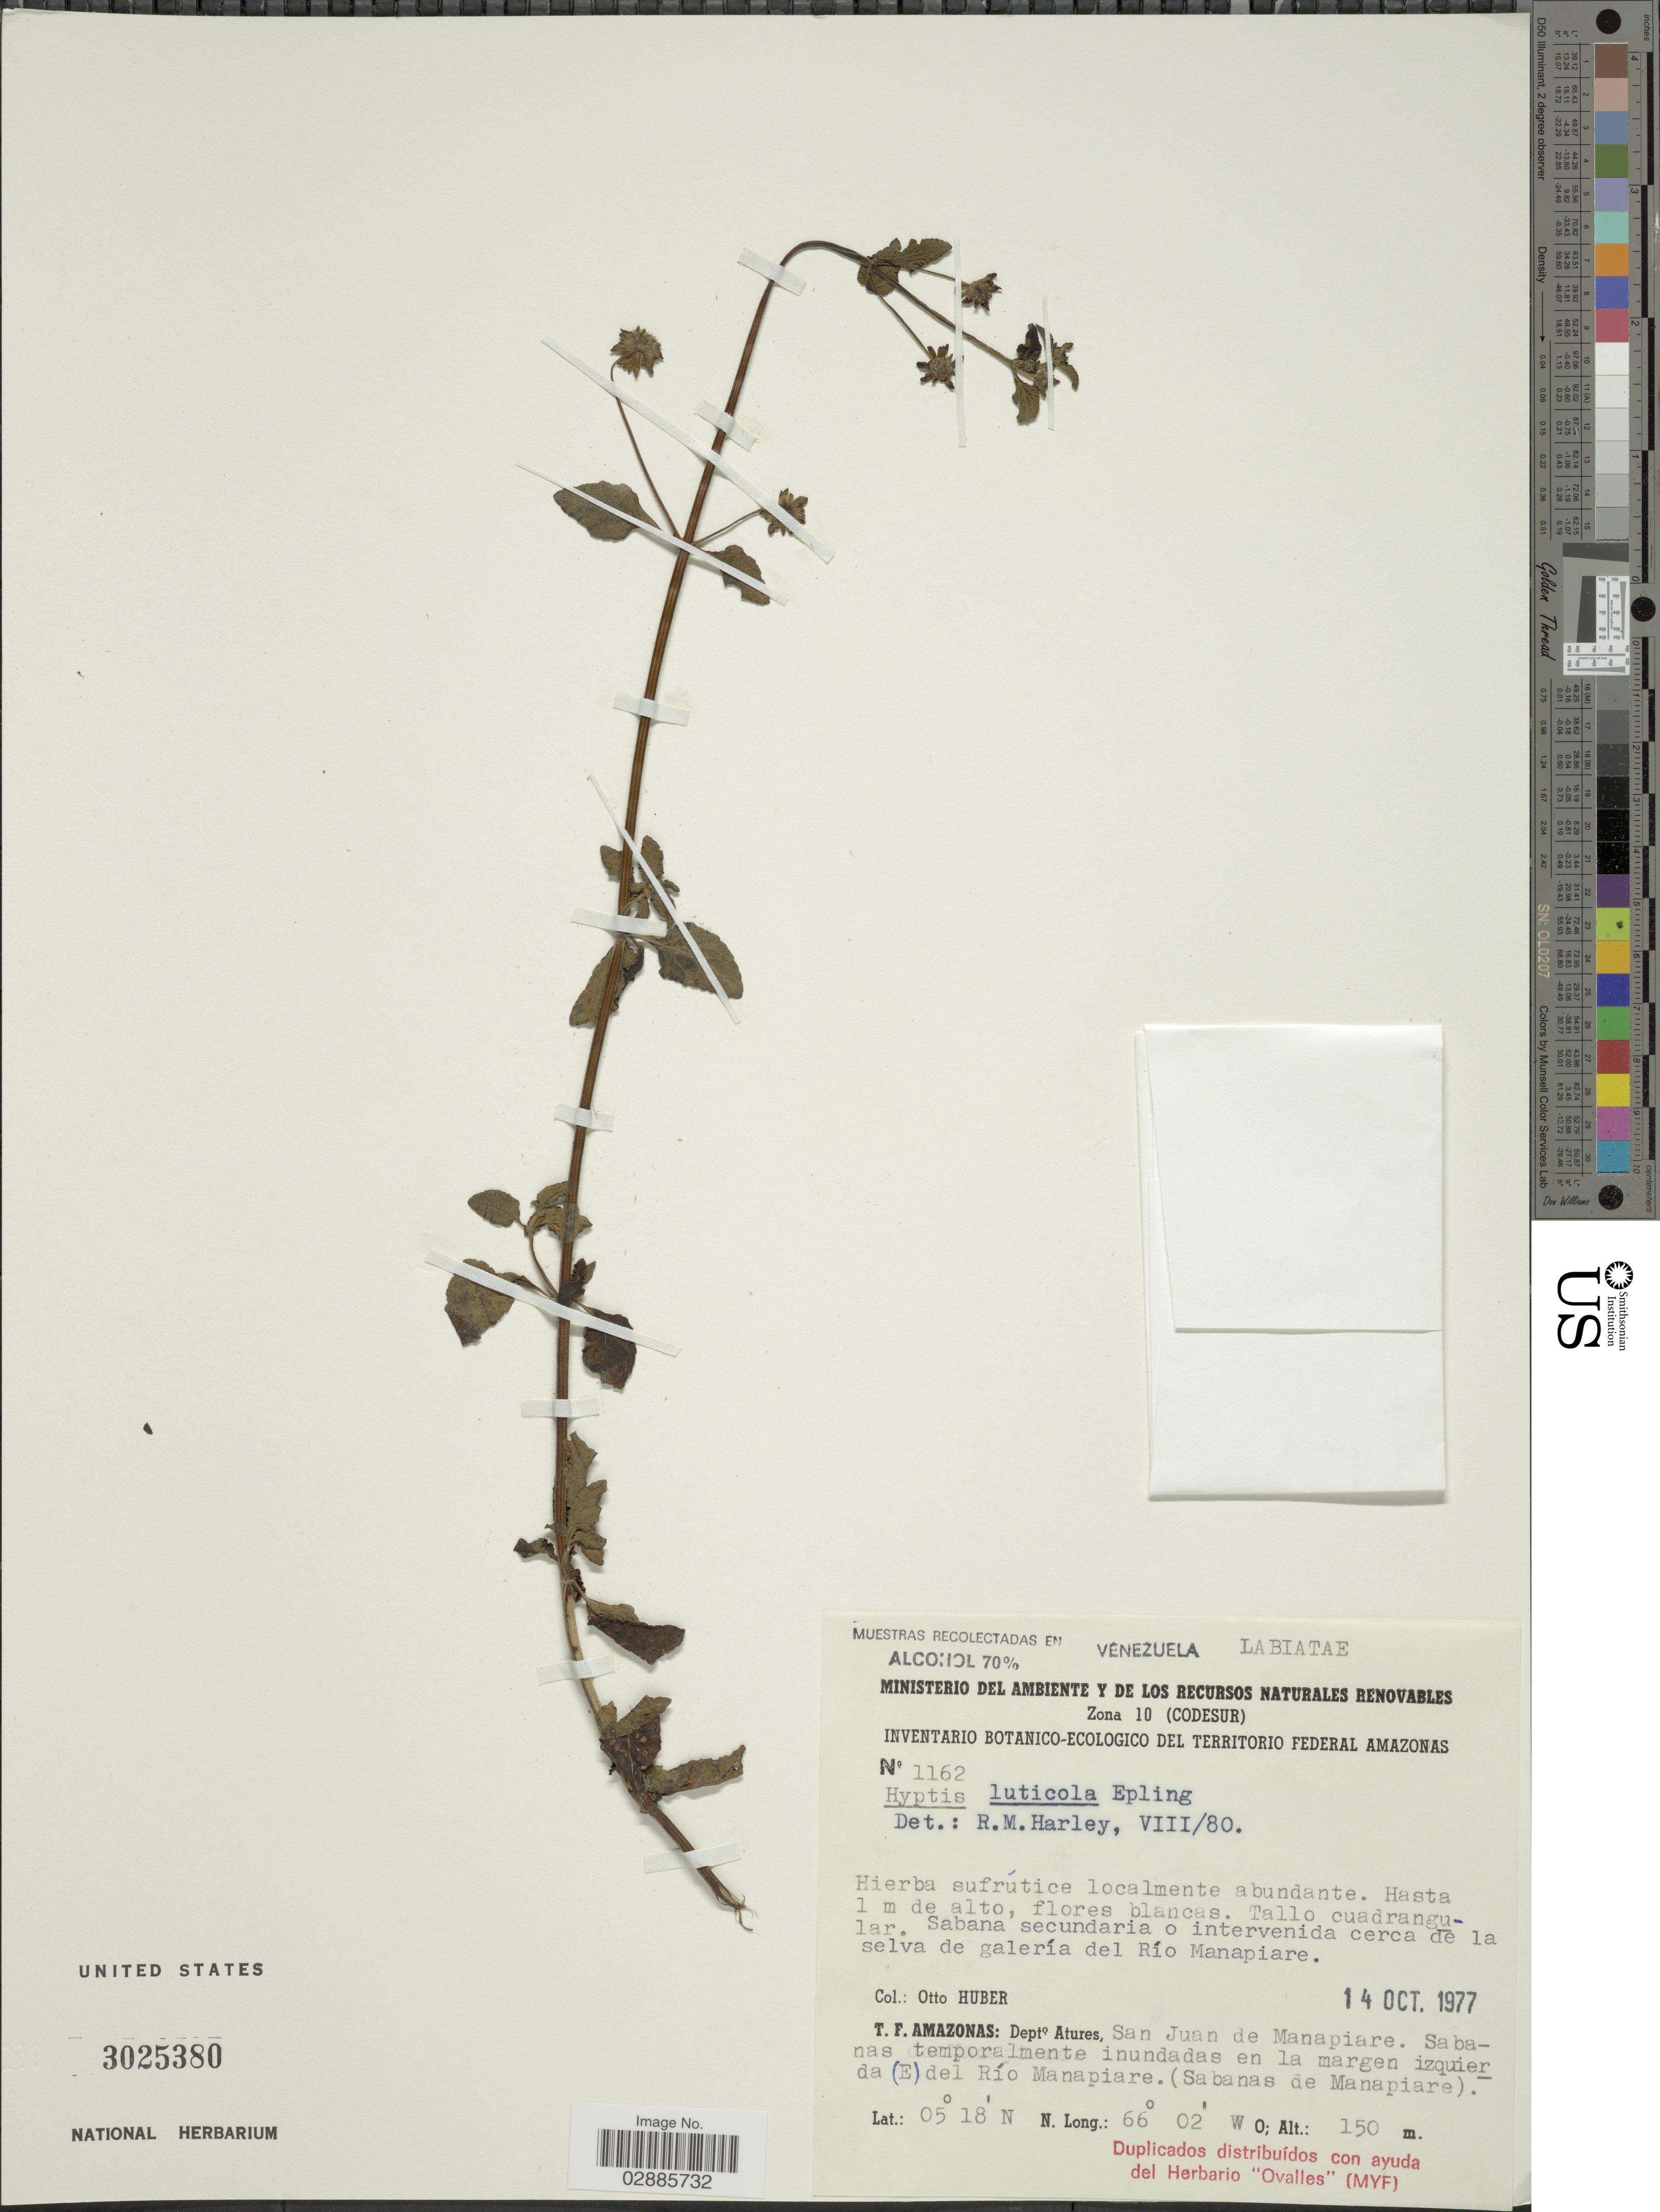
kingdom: Plantae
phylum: Tracheophyta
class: Magnoliopsida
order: Lamiales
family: Lamiaceae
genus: Hyptis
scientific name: Hyptis luticola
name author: Epling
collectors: O. Huber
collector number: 1162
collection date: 1977-10-14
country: Venezuela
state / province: Amazonas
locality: Cerca de la selva de galería del Río Manapiare. T. F. Amazonas: Depto Atures, San Juan de Manapiare. Sabanas temporalmente inundadas en la margen izquierda (E) del Río Manapiare. (Sabanas de Manapiare).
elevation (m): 150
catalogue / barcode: US 3025380